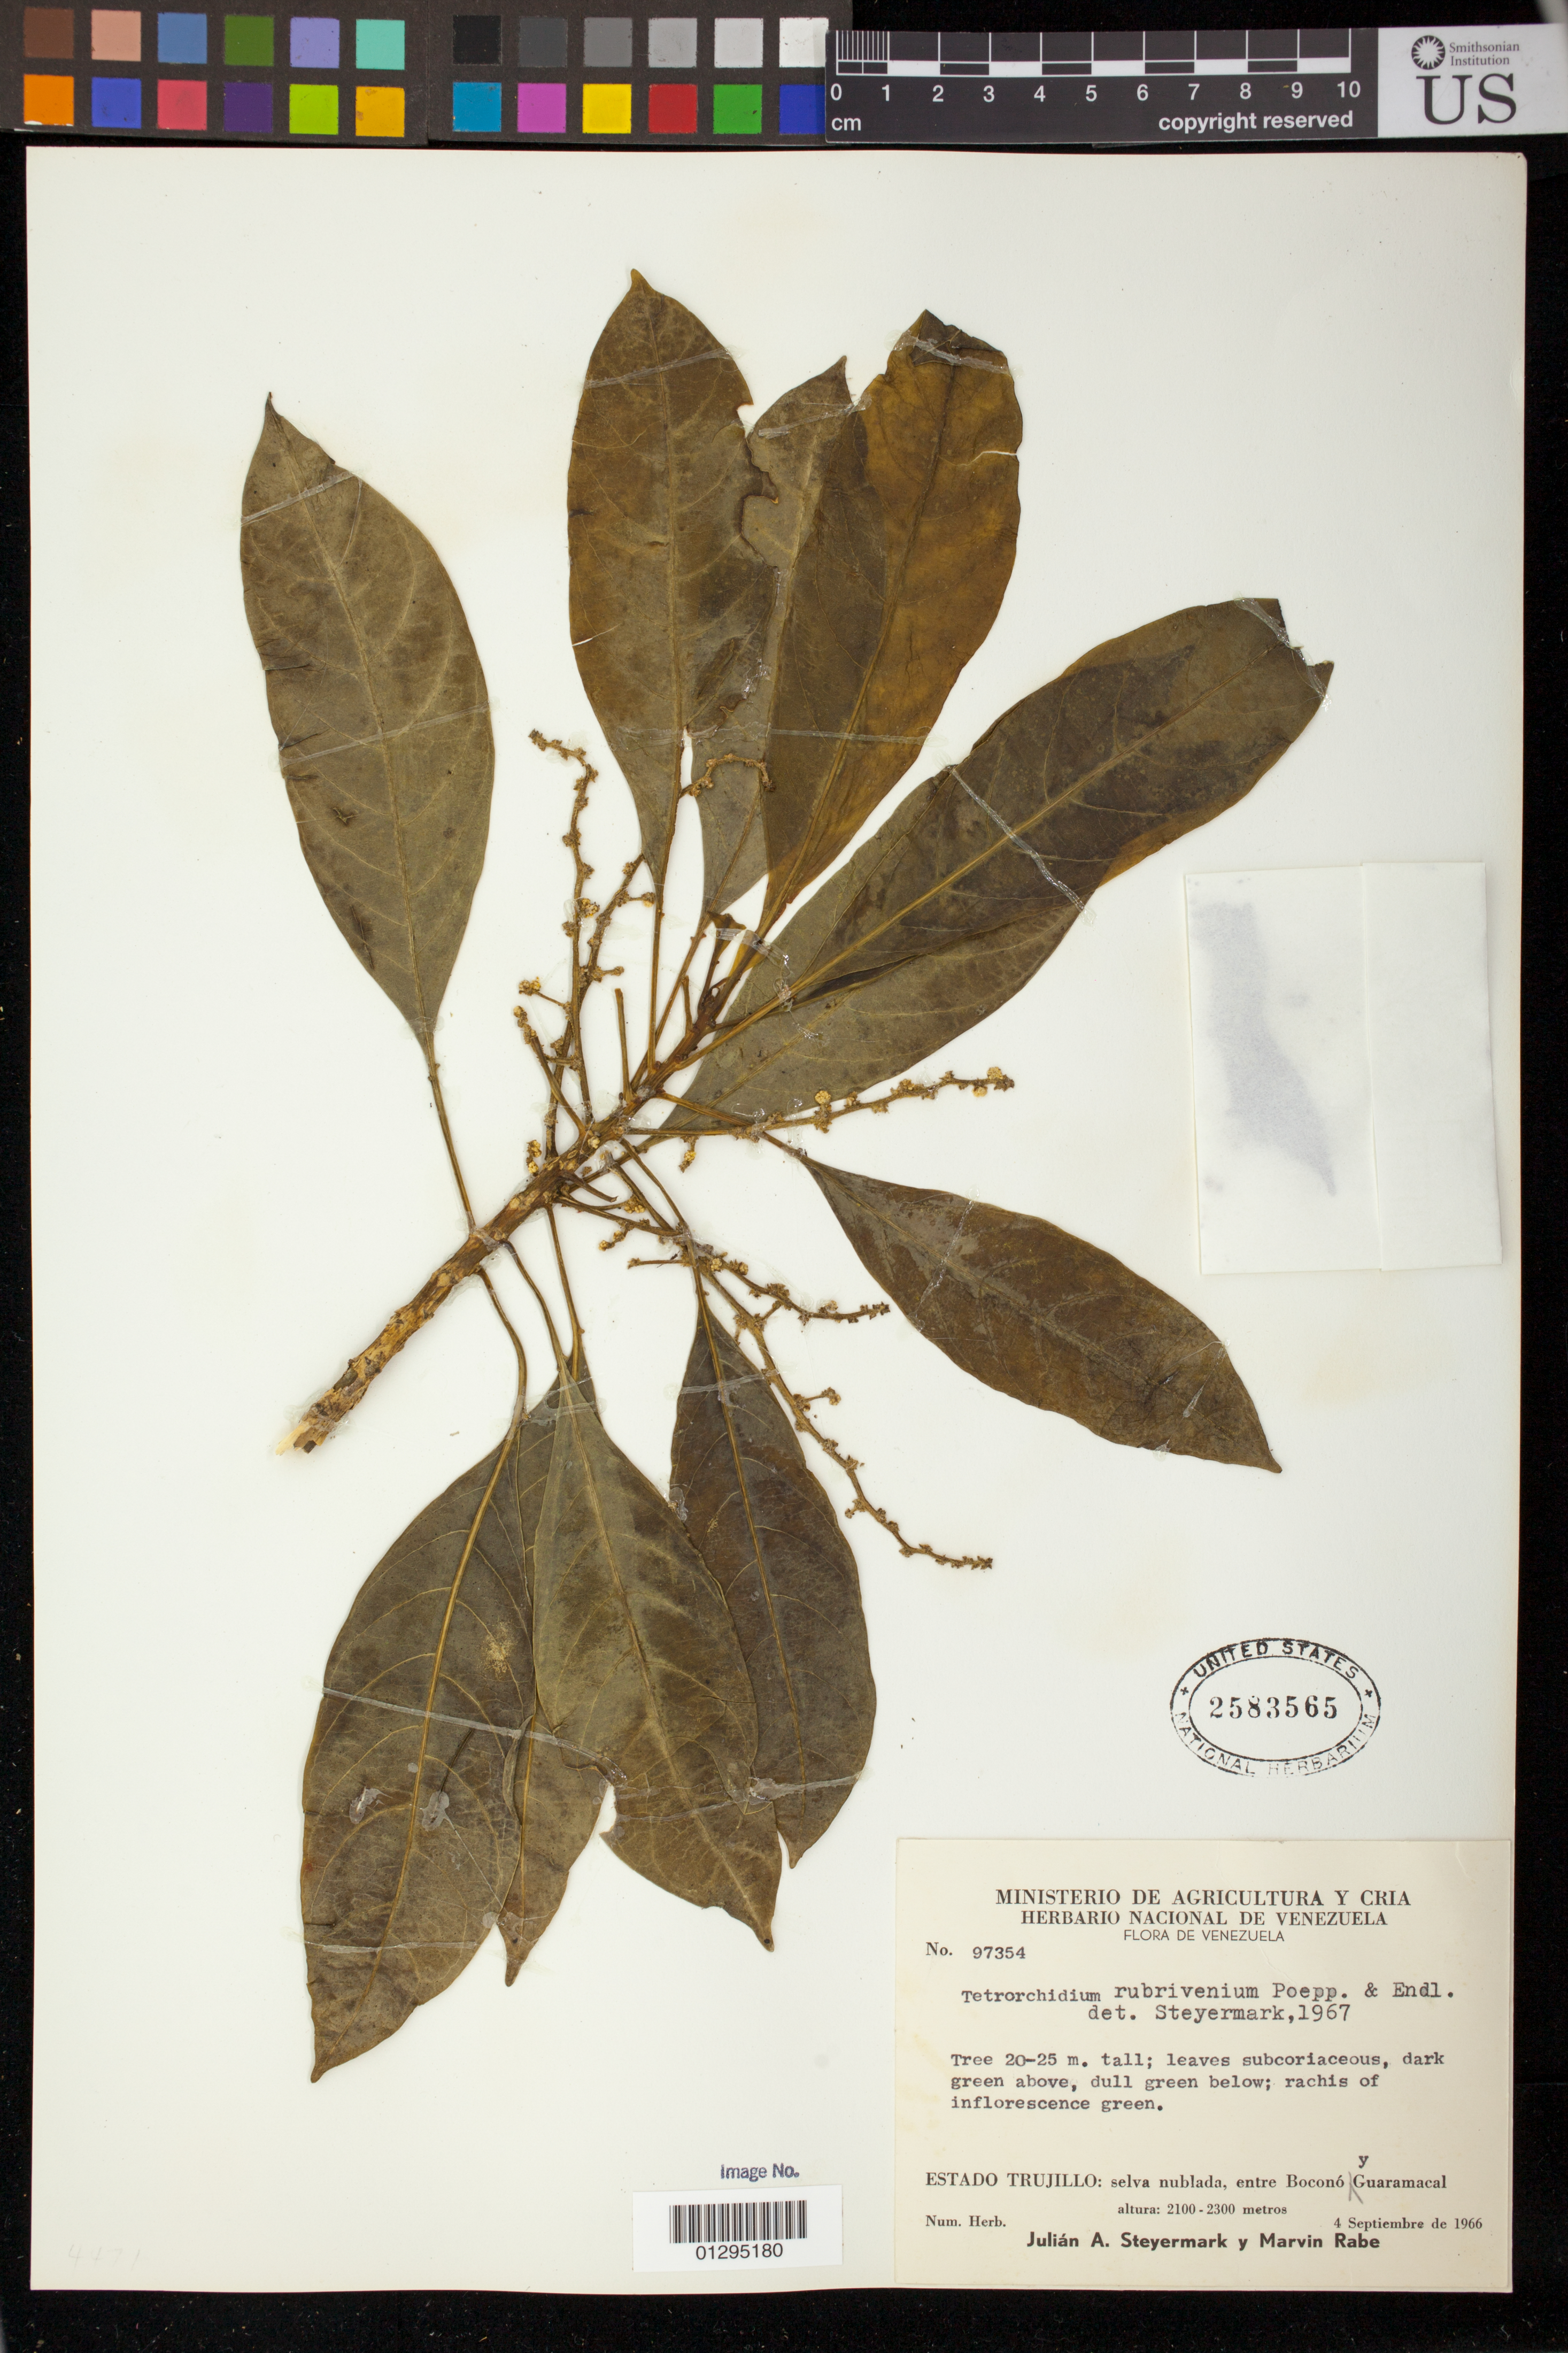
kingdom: Plantae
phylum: Tracheophyta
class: Magnoliopsida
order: Malpighiales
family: Euphorbiaceae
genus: Tetrorchidium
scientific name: Tetrorchidium rubrivenium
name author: Poepp.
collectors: J. Steyermark & M. Rabe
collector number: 97354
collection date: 1966-09-04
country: Venezuela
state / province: Trujillo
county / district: Boconó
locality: Entre Boconó y Guaramacal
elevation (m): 2100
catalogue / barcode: US 2583565